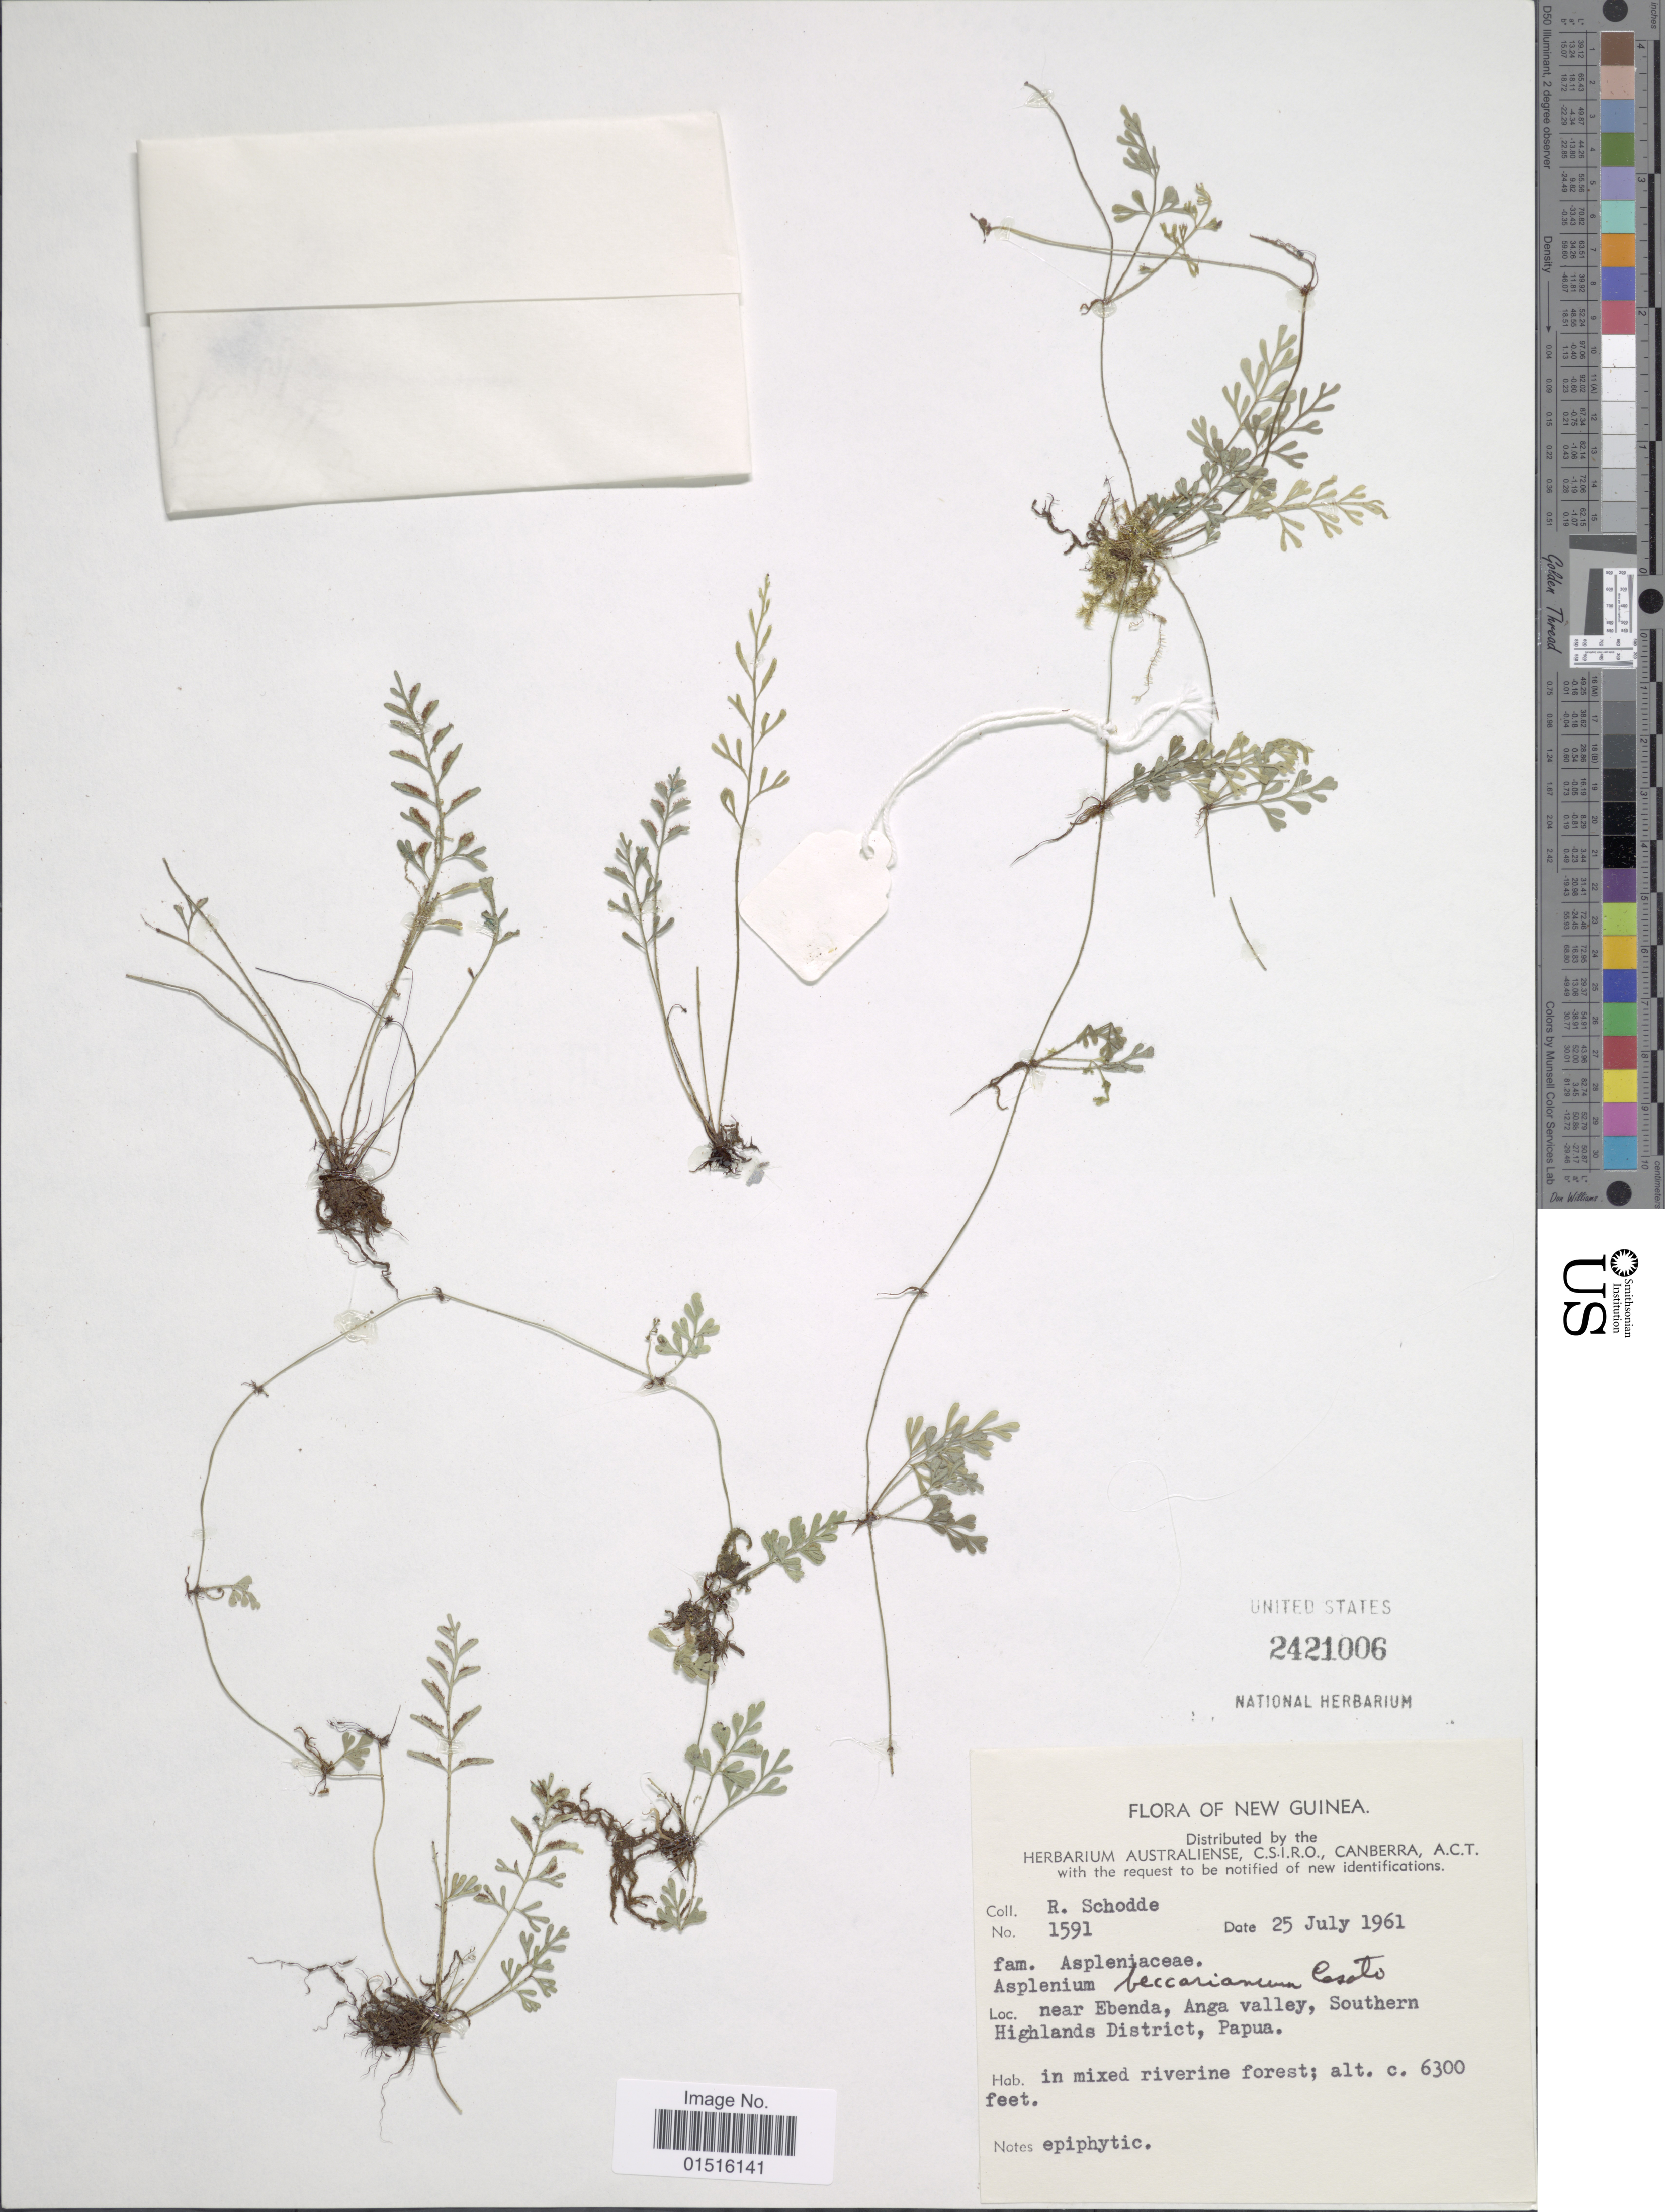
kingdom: Plantae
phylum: Tracheophyta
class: Polypodiopsida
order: Polypodiales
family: Aspleniaceae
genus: Asplenium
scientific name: Asplenium beccarianum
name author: Ces.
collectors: R. Schodde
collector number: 1591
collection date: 1961-07-25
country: Indonesia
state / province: Papua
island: New Guinea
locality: Flora New Guinea, near Ebenda, Anga valley, Souuthern Highlands district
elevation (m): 1920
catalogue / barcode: US 2421006